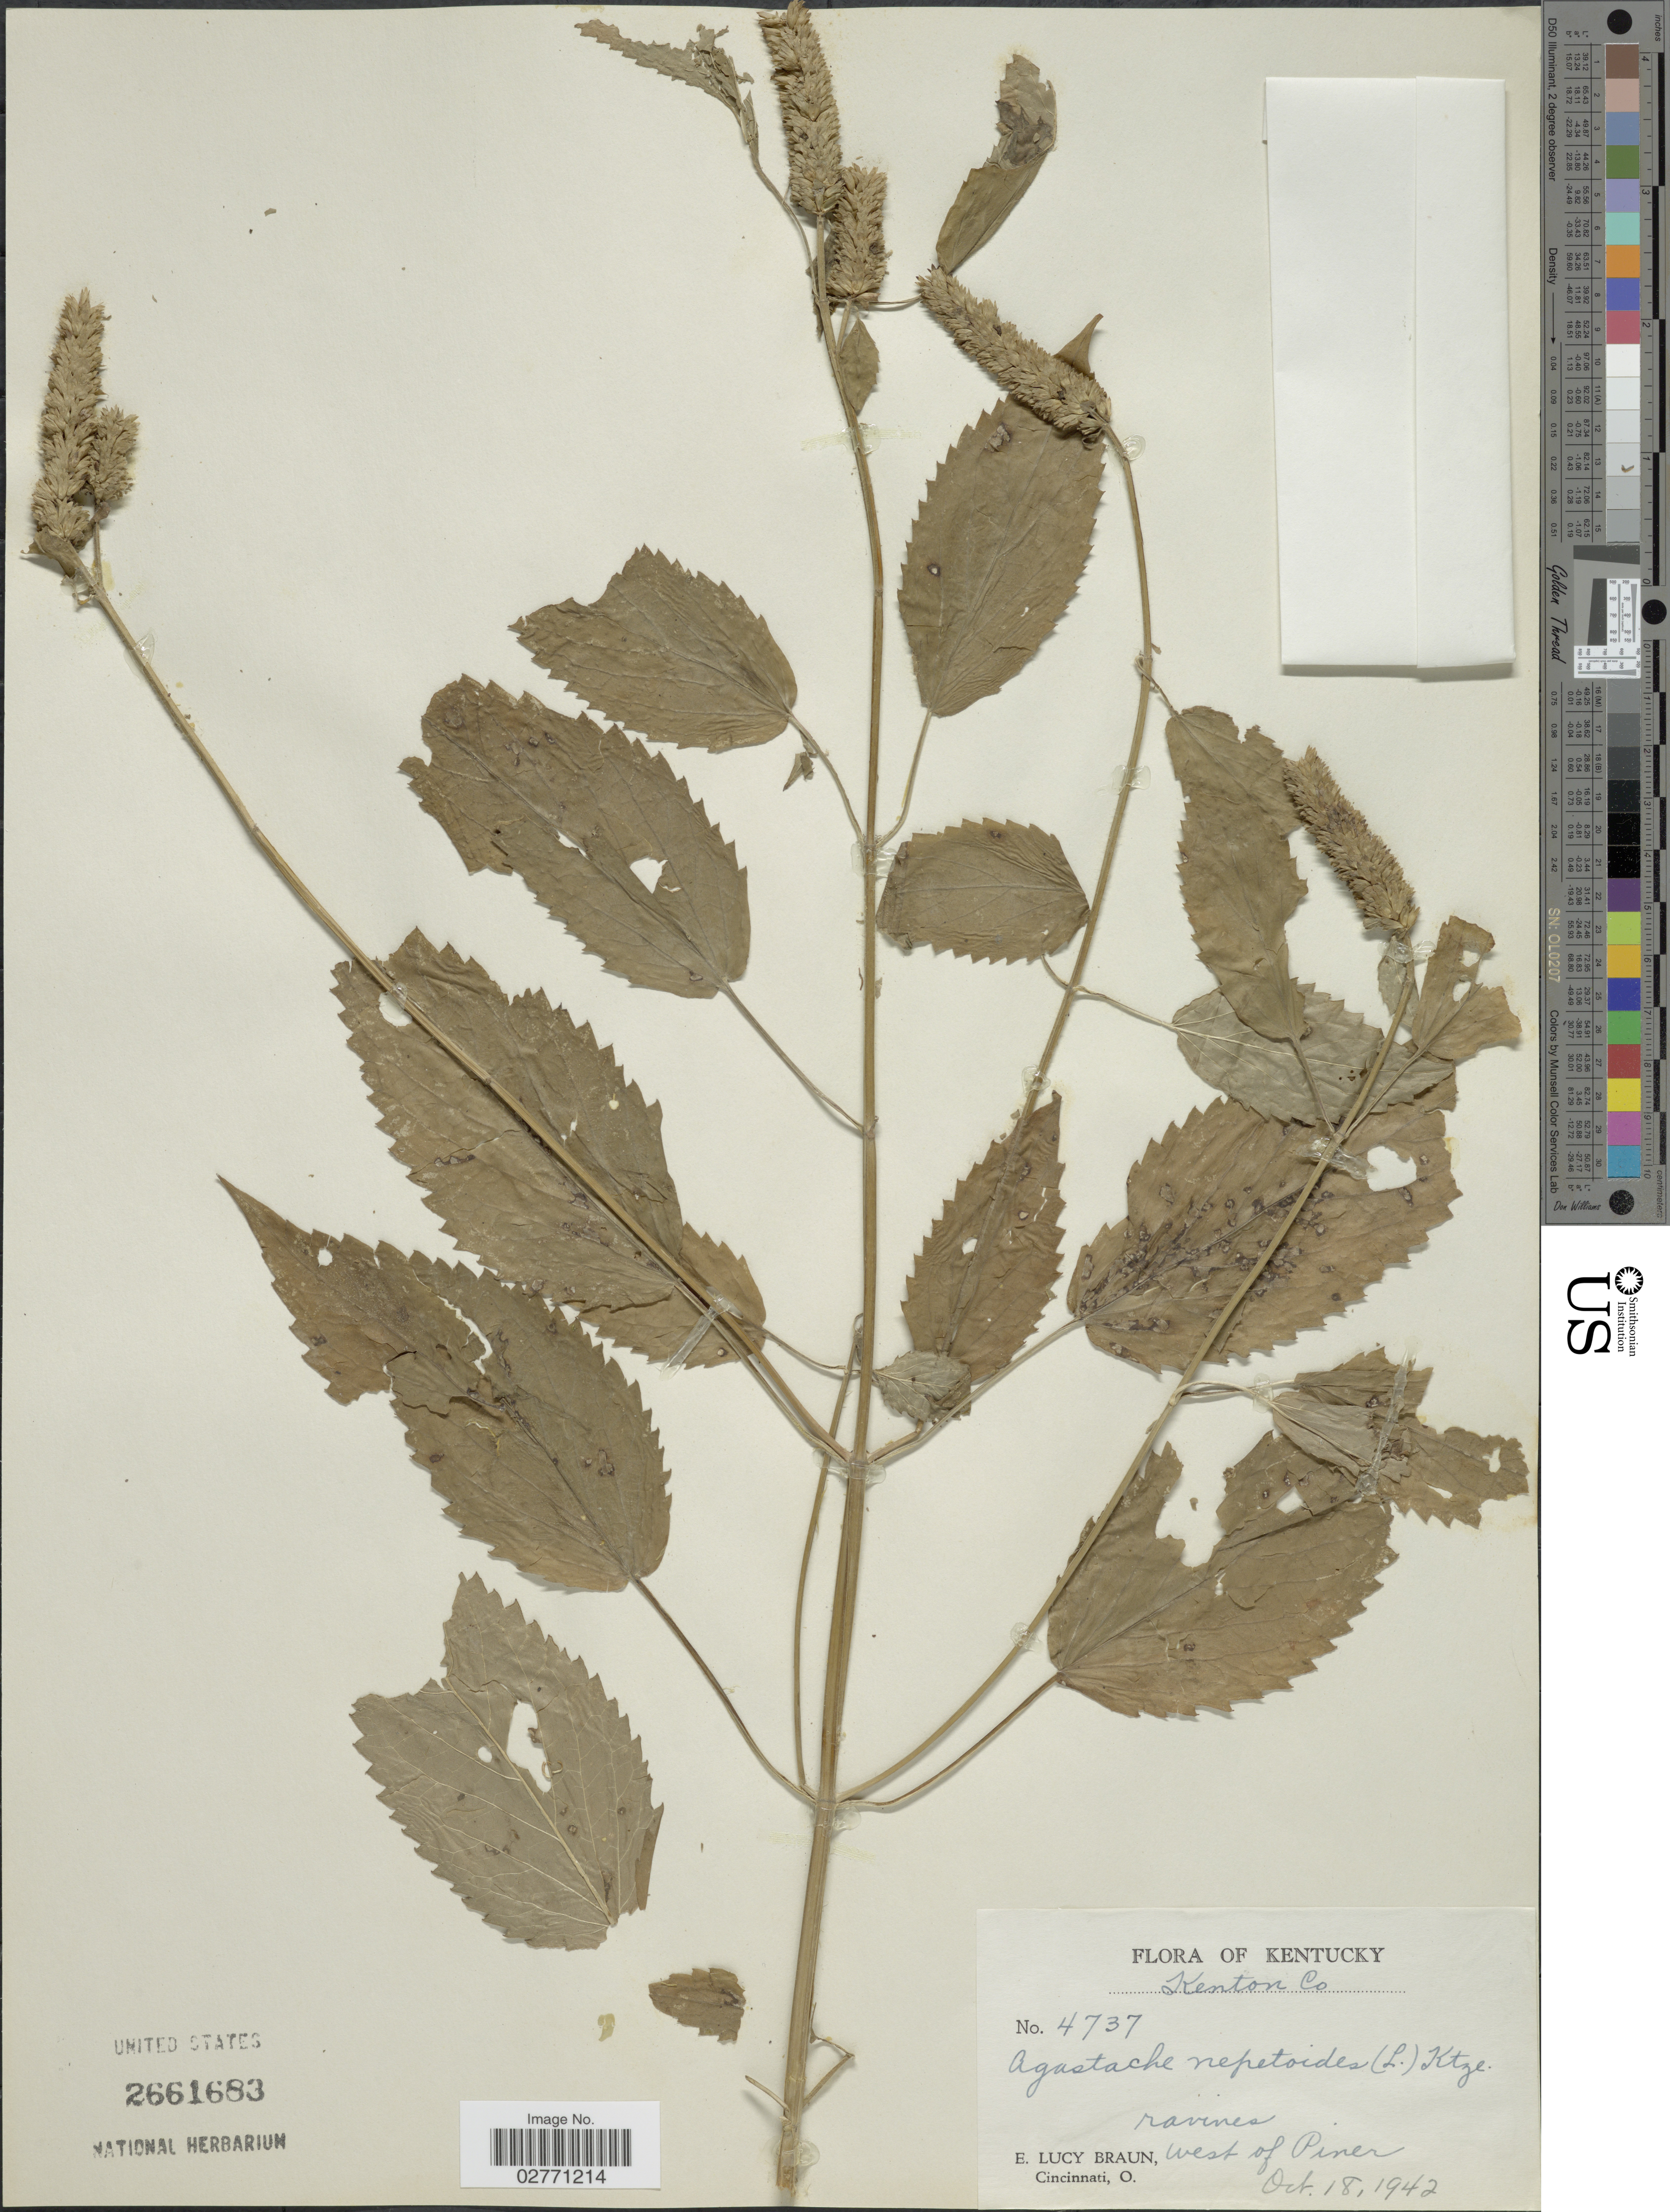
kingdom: Plantae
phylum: Tracheophyta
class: Magnoliopsida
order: Lamiales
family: Lamiaceae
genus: Agastache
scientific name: Agastache nepetoides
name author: (L.) Kuntze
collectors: E. L. Braun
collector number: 4737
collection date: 1942-10-18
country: United States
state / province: Kentucky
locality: Kenton Co. Ravines, west of Piner.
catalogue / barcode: US 2661683